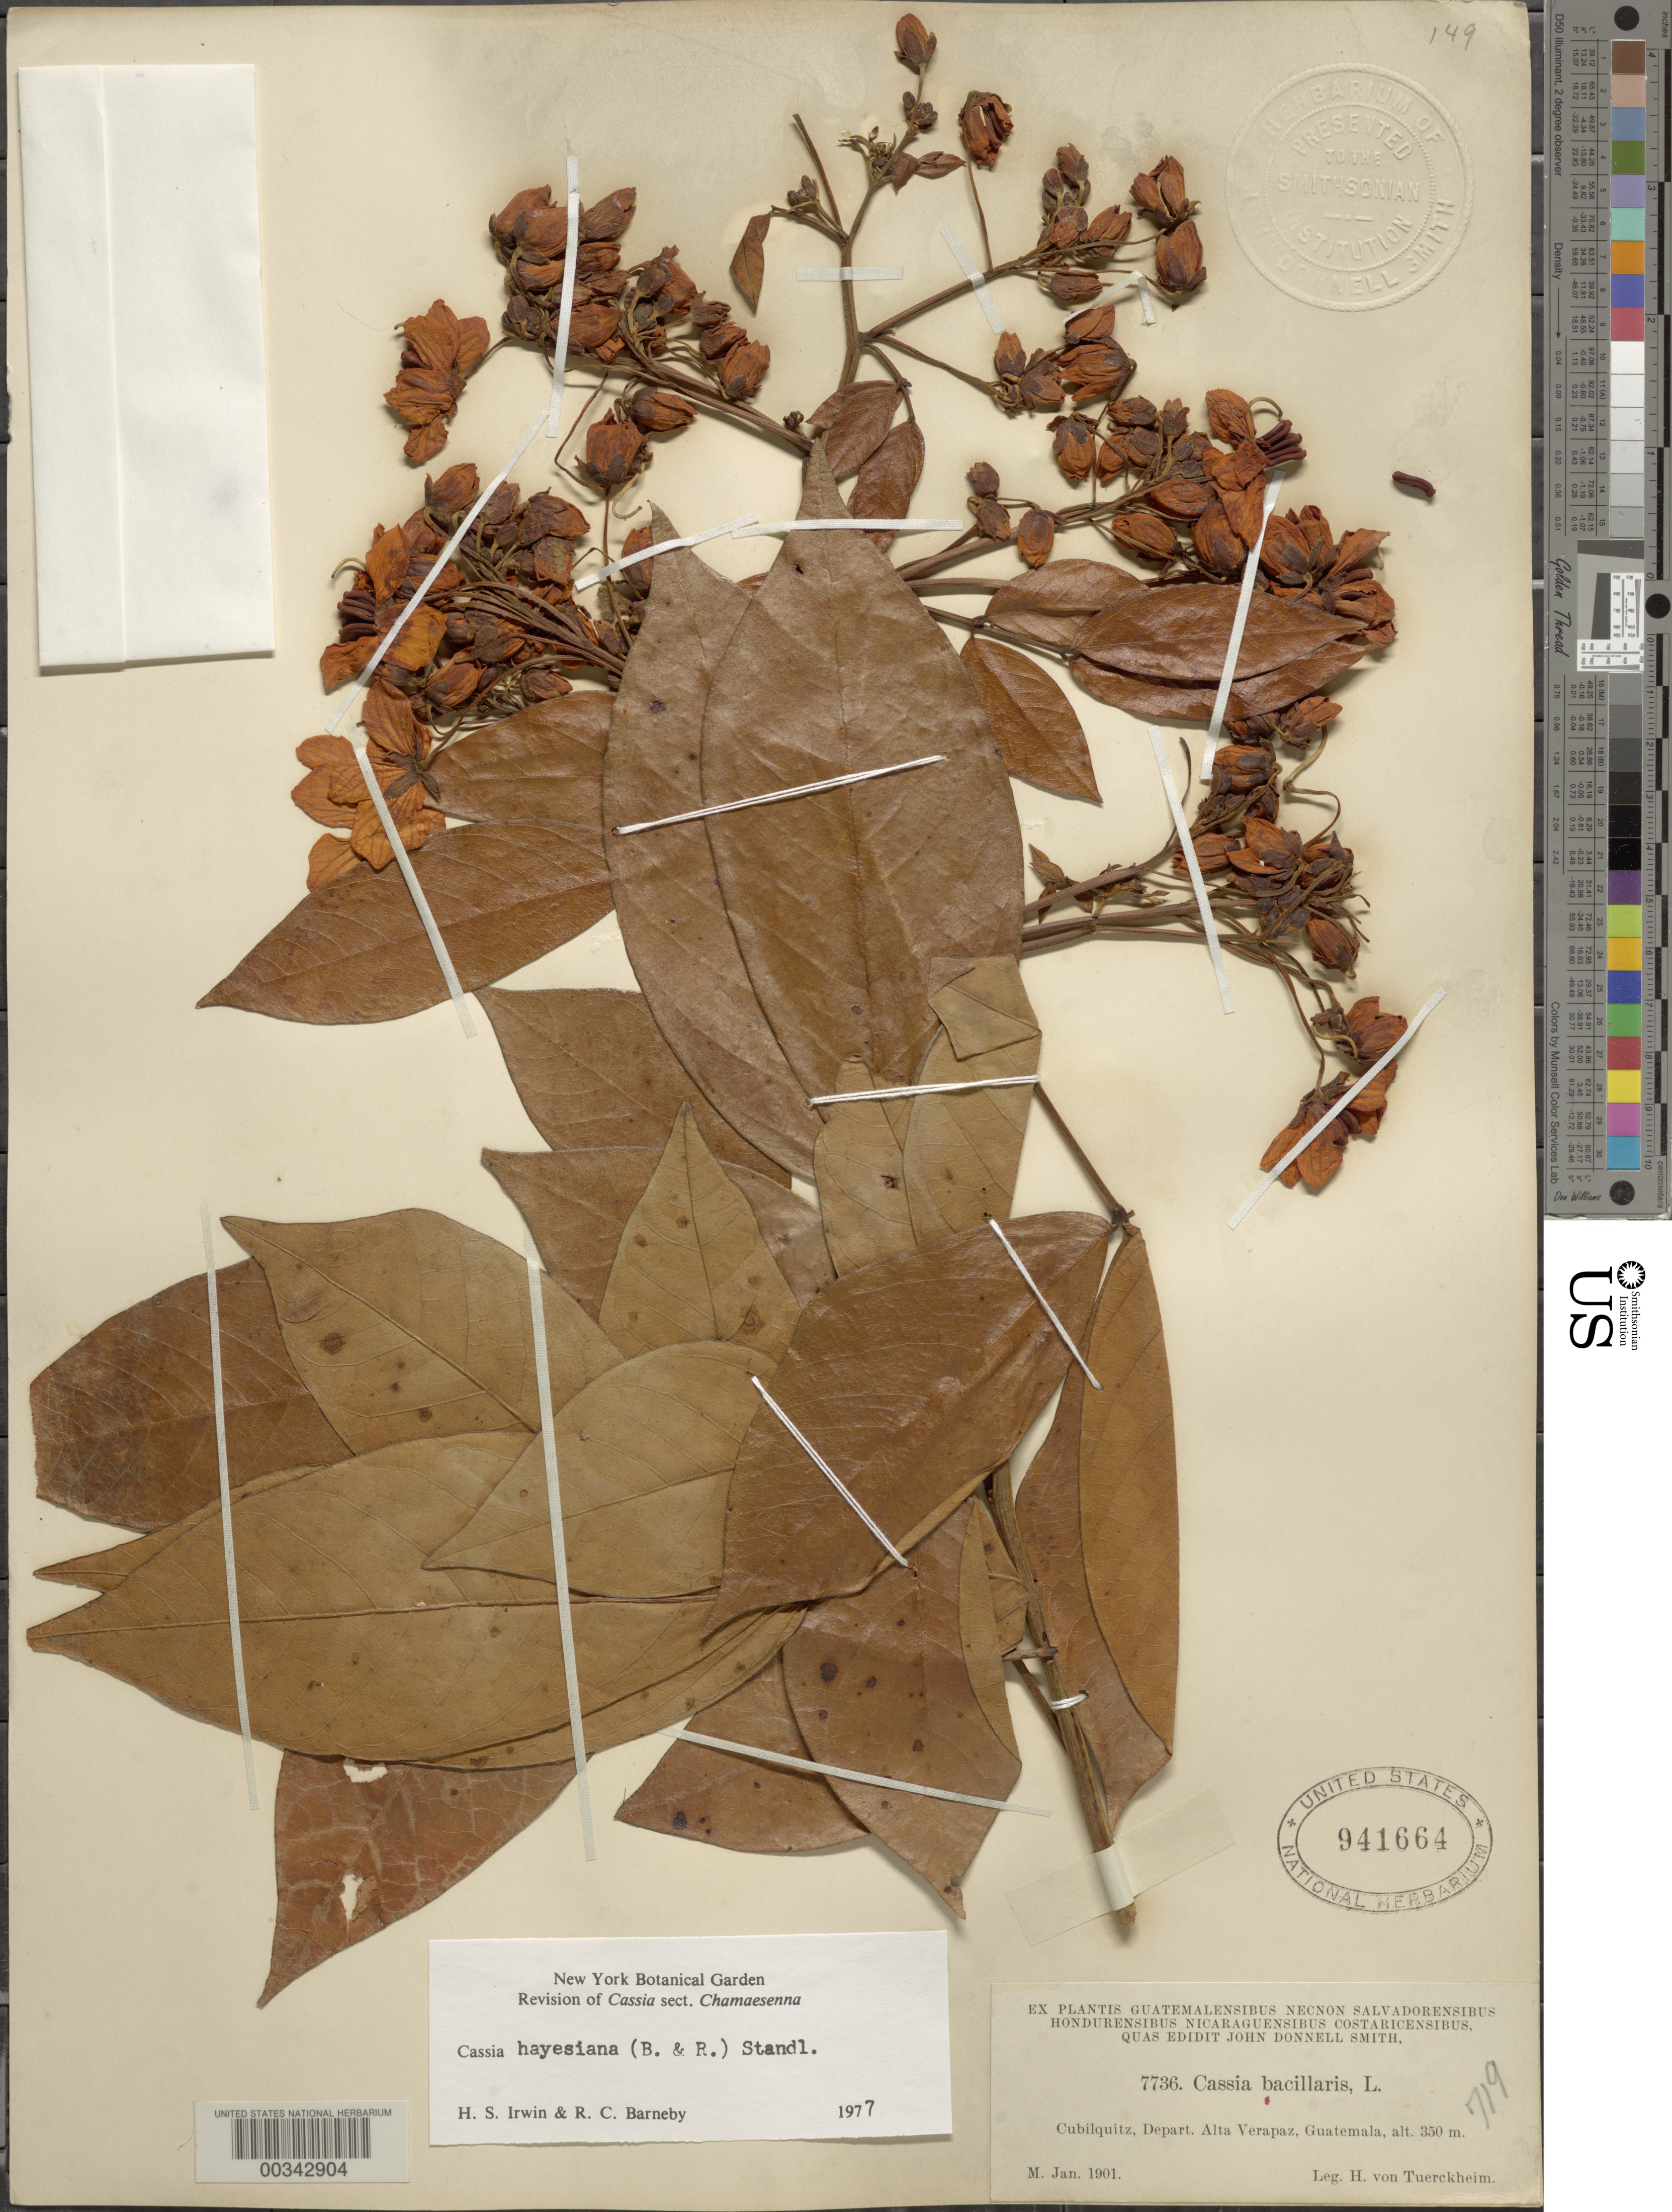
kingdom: Plantae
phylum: Tracheophyta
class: Magnoliopsida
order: Fabales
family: Fabaceae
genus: Senna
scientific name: Senna hayesiana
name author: (Britton & Rose) H.S. Irwin & Barneby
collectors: H. von Türckheim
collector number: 7736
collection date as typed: Jan 1901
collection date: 1901-01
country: Guatemala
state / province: Alta Verapaz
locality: Cubilquitz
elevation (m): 350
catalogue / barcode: US 941664